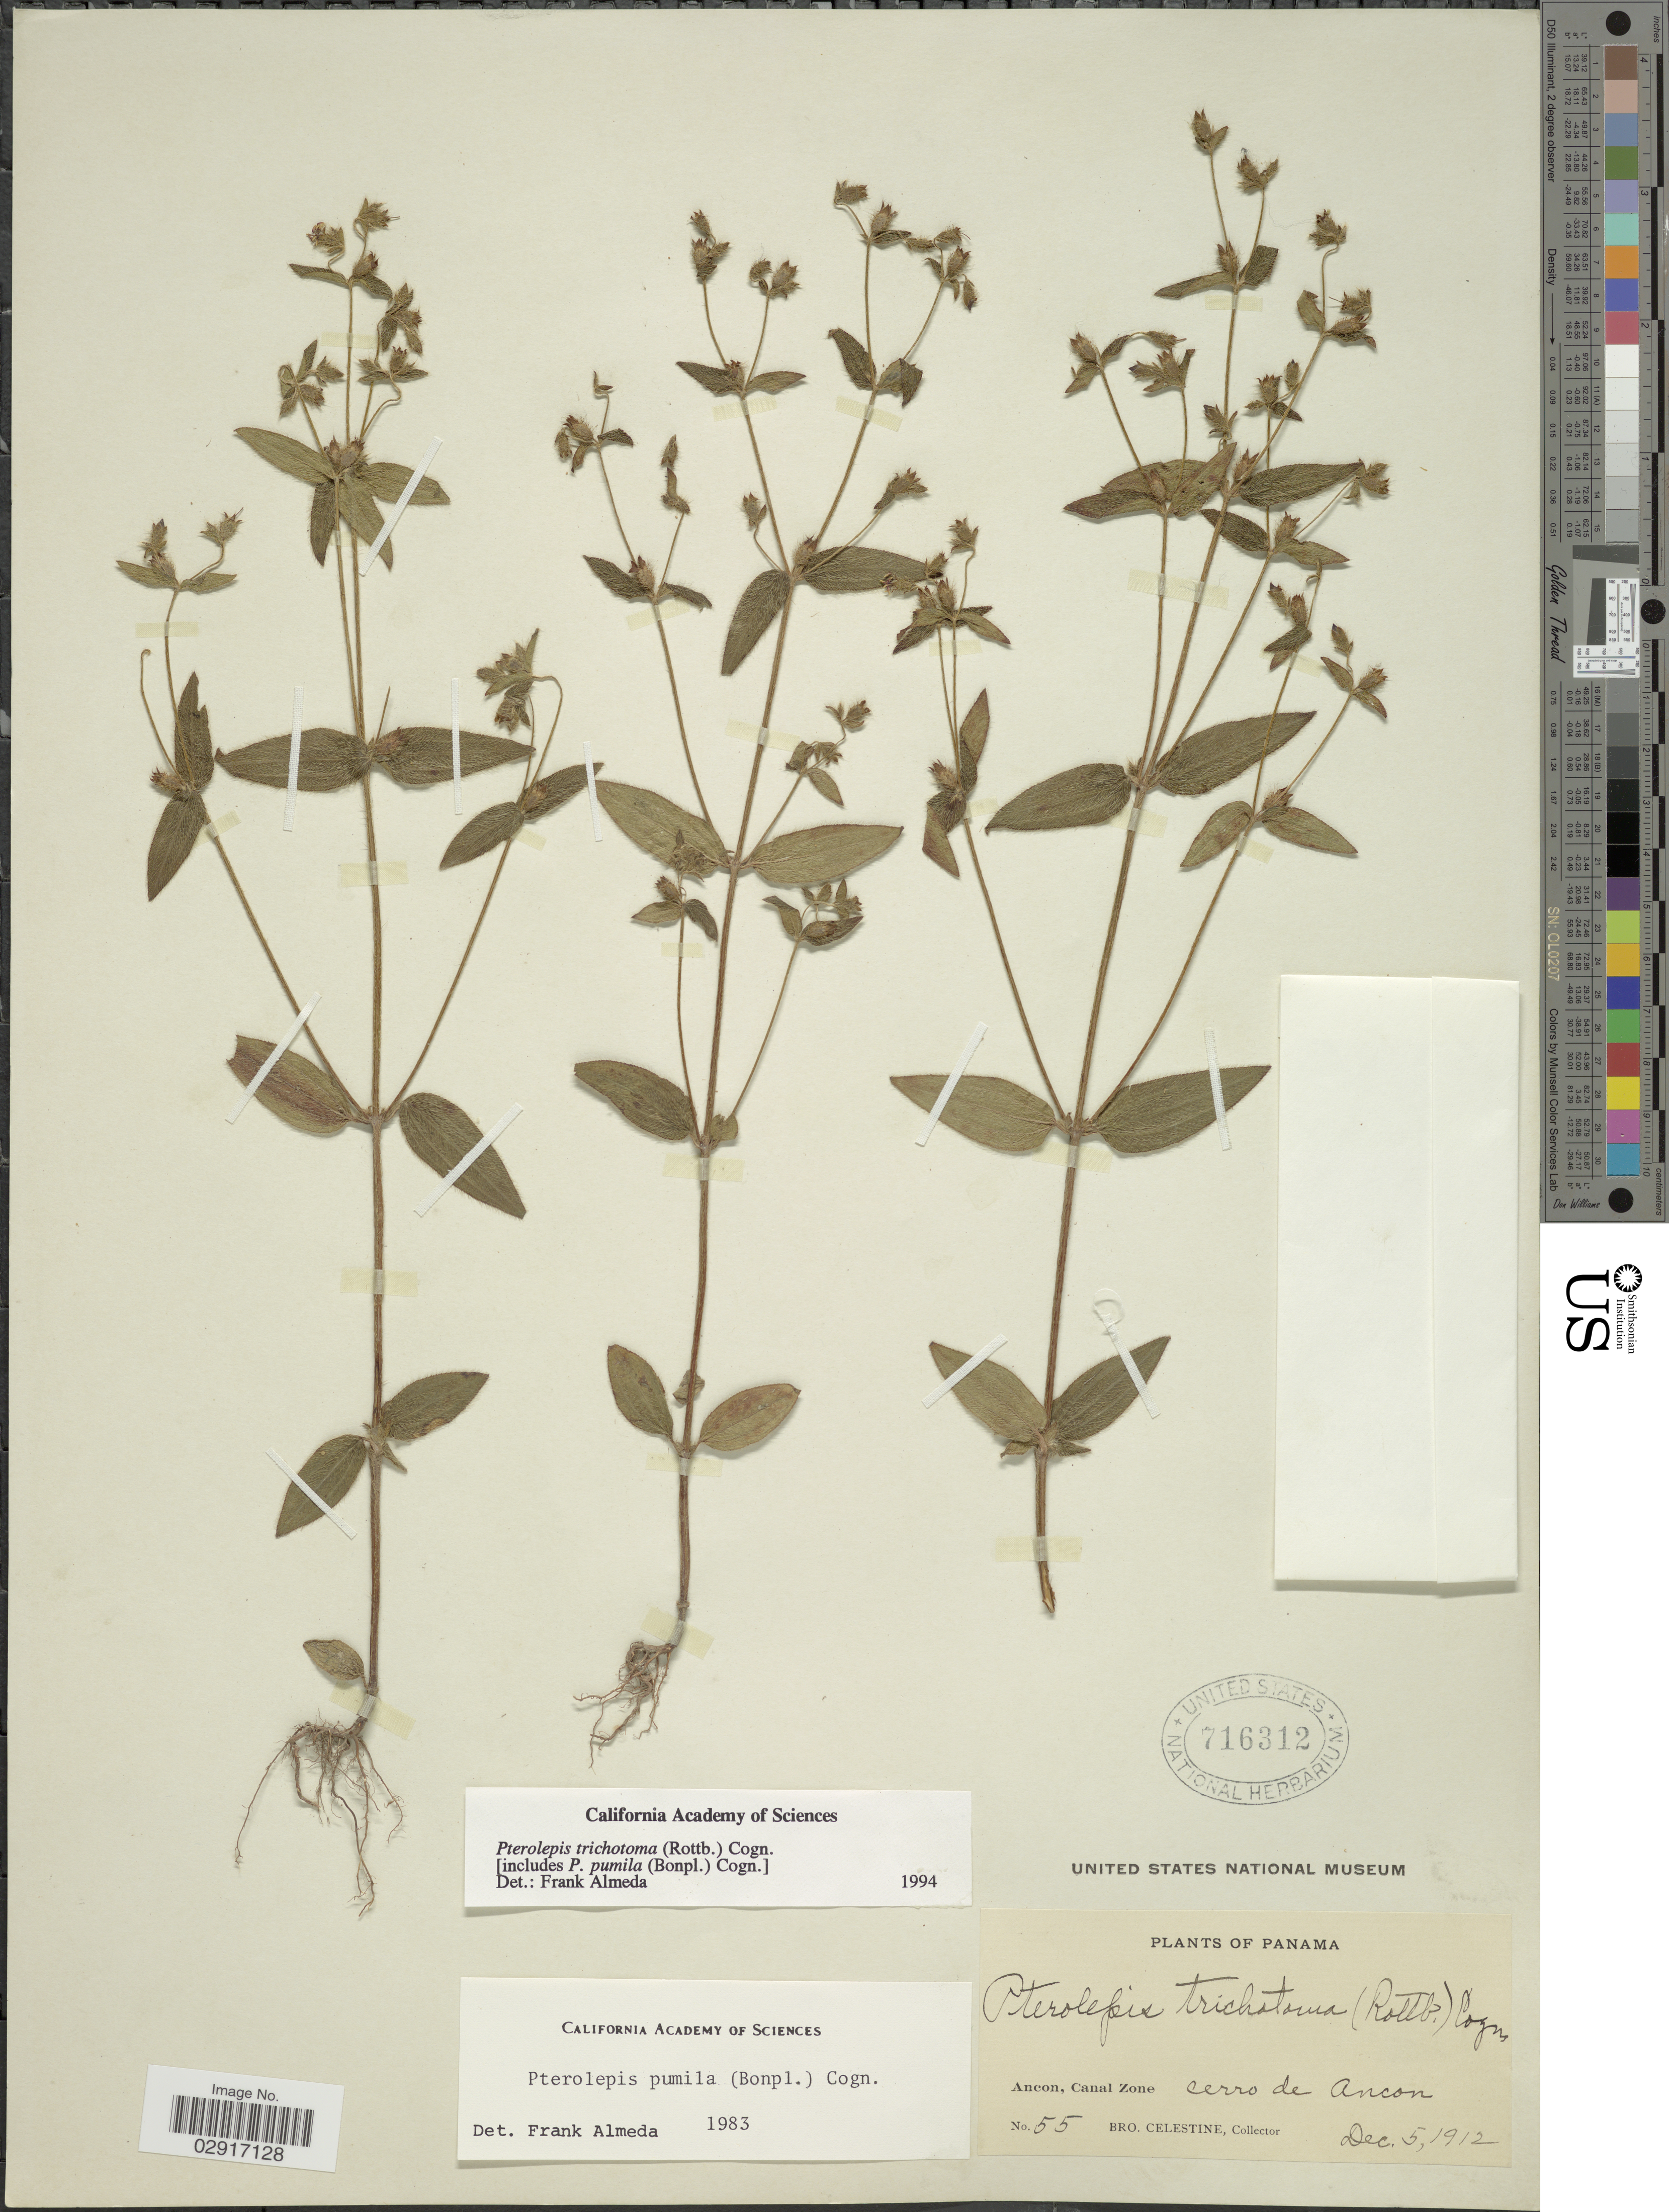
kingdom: Plantae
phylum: Tracheophyta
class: Magnoliopsida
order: Myrtales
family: Melastomataceae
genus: Pterolepis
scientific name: Pterolepis trichotoma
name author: (Rottb.) Cogn.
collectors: B. Celestine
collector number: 55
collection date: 1912-12-05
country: Panama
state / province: Colón / Panamá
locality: Ancon, Canal zone, cerro de Ancon.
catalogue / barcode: US 716312